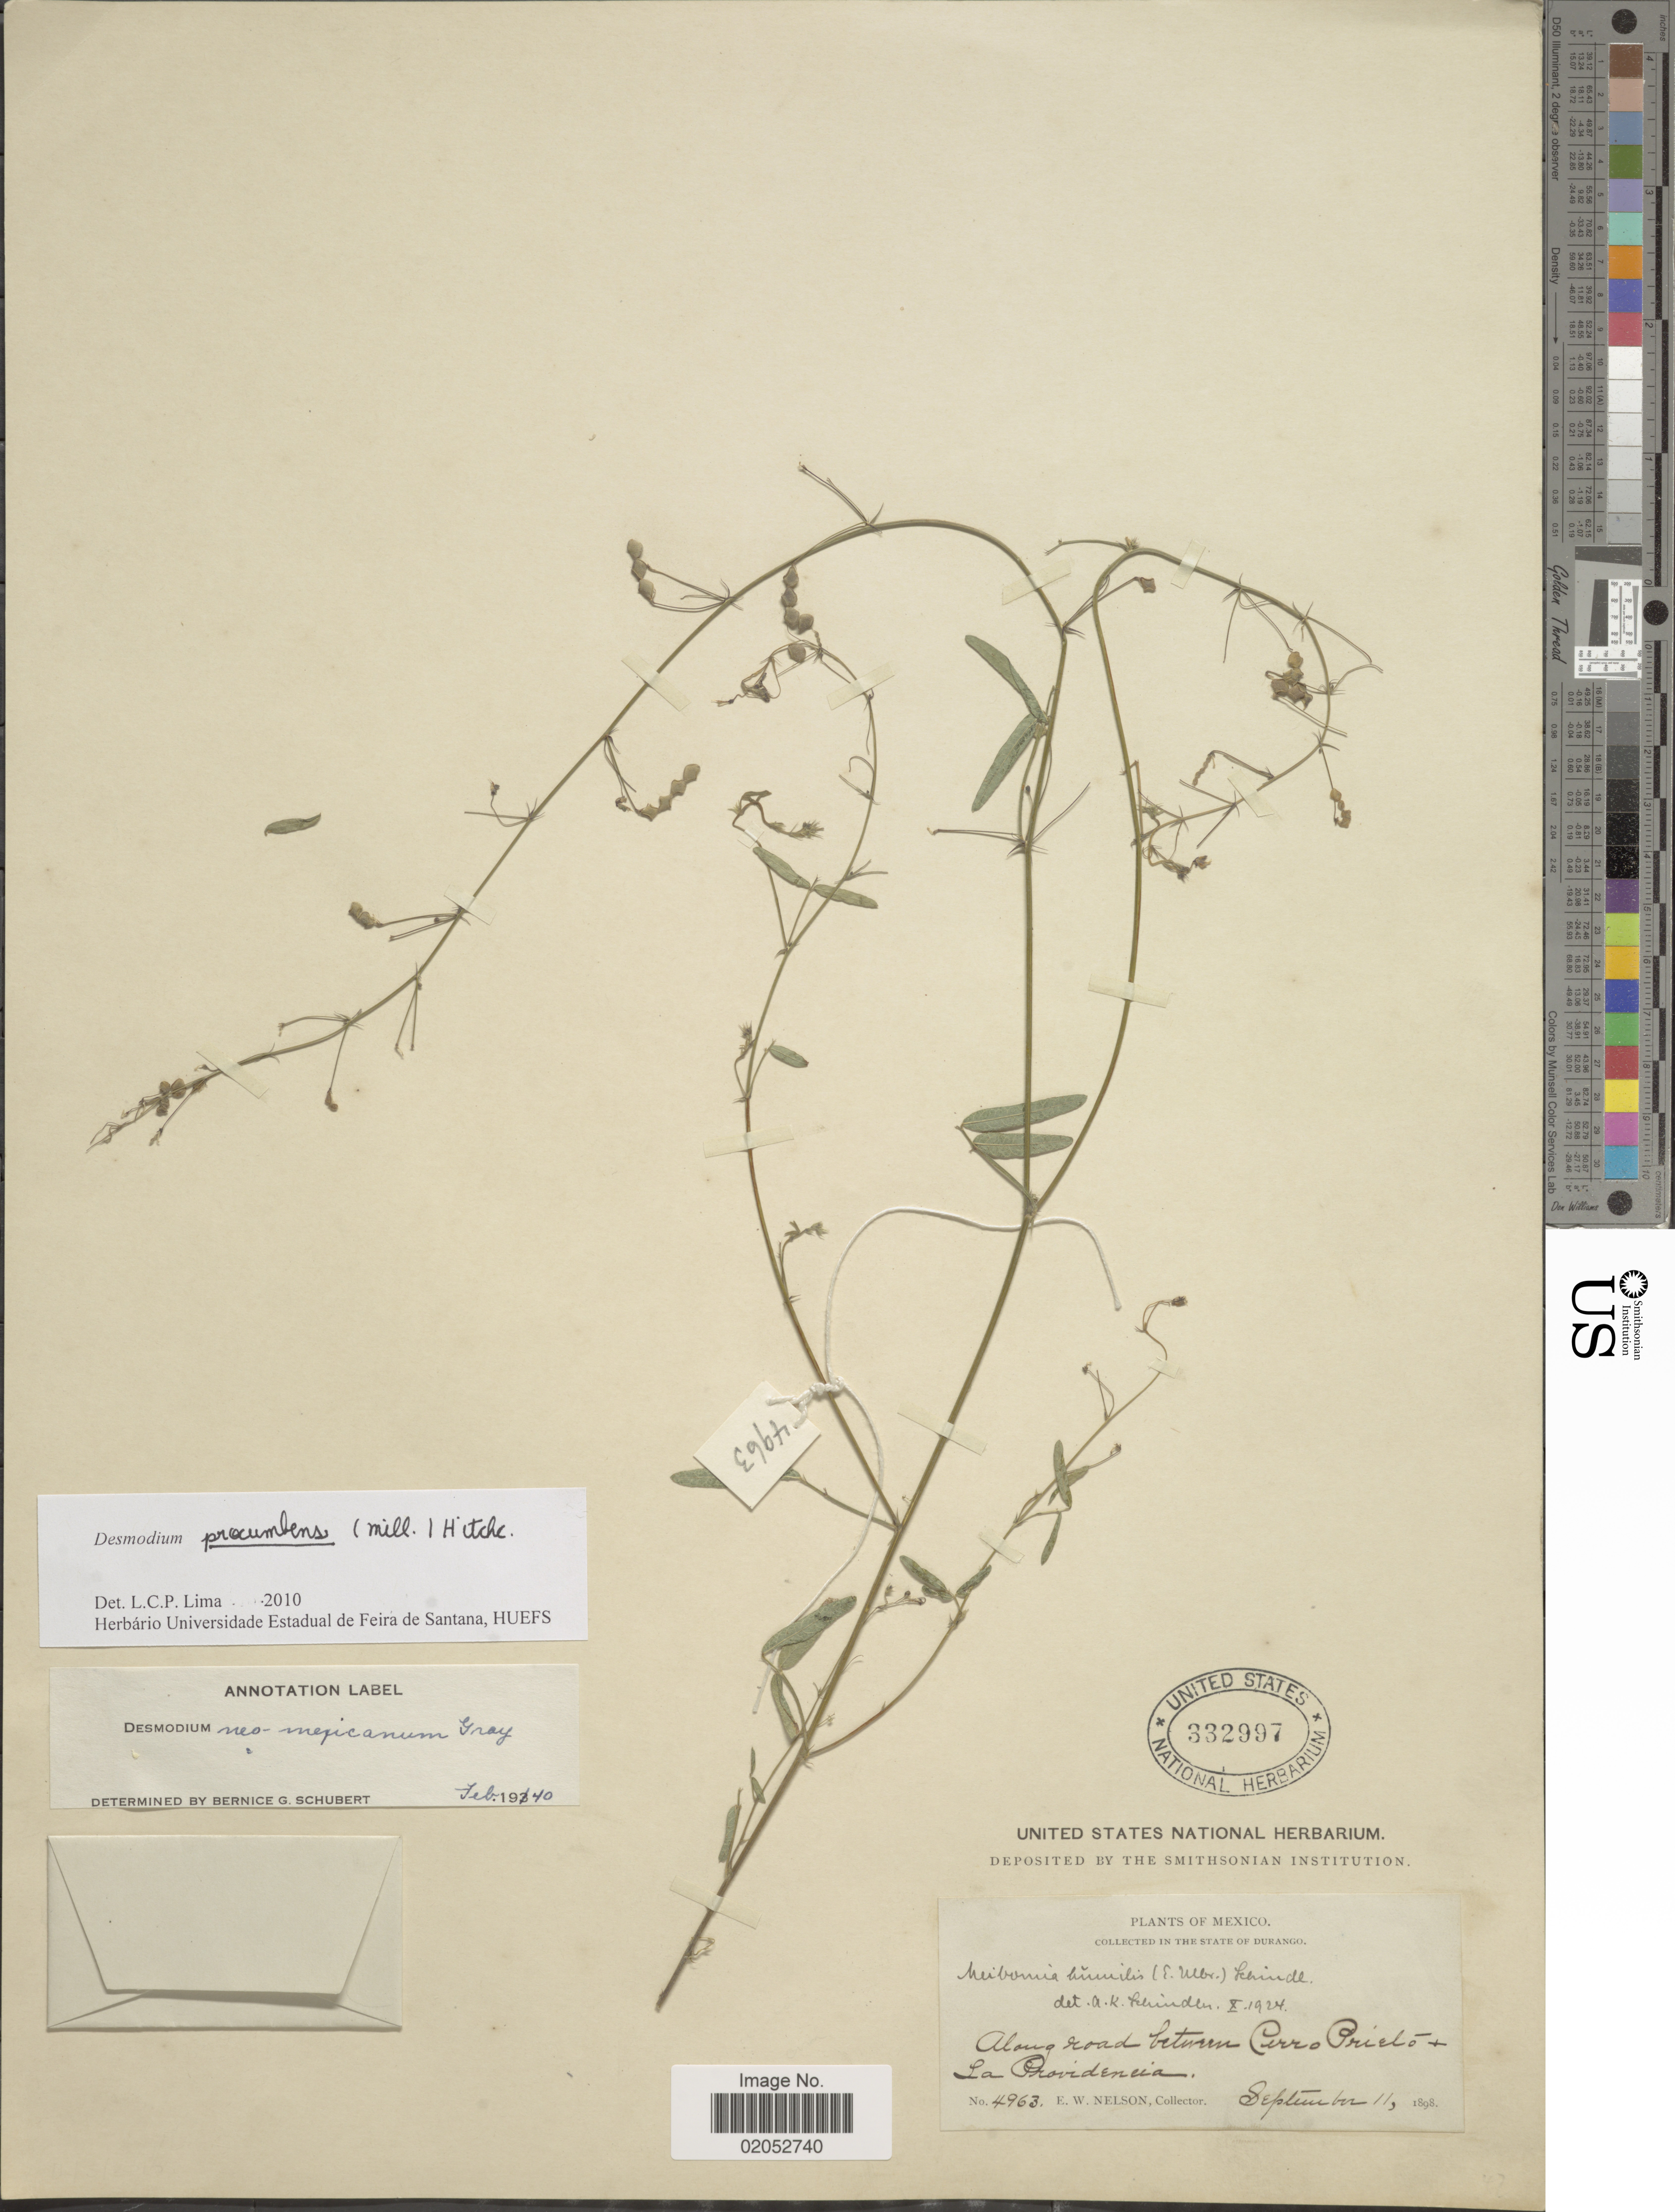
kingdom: Plantae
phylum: Tracheophyta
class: Magnoliopsida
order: Fabales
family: Fabaceae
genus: Desmodium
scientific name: Desmodium procumbens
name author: (Mill.) Hitchc.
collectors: E. W. Nelson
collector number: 4963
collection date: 1898-09-11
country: Mexico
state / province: Durango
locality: In the State of Durango, Along road between Cerro Prieto & La Providencia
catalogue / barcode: US 332997